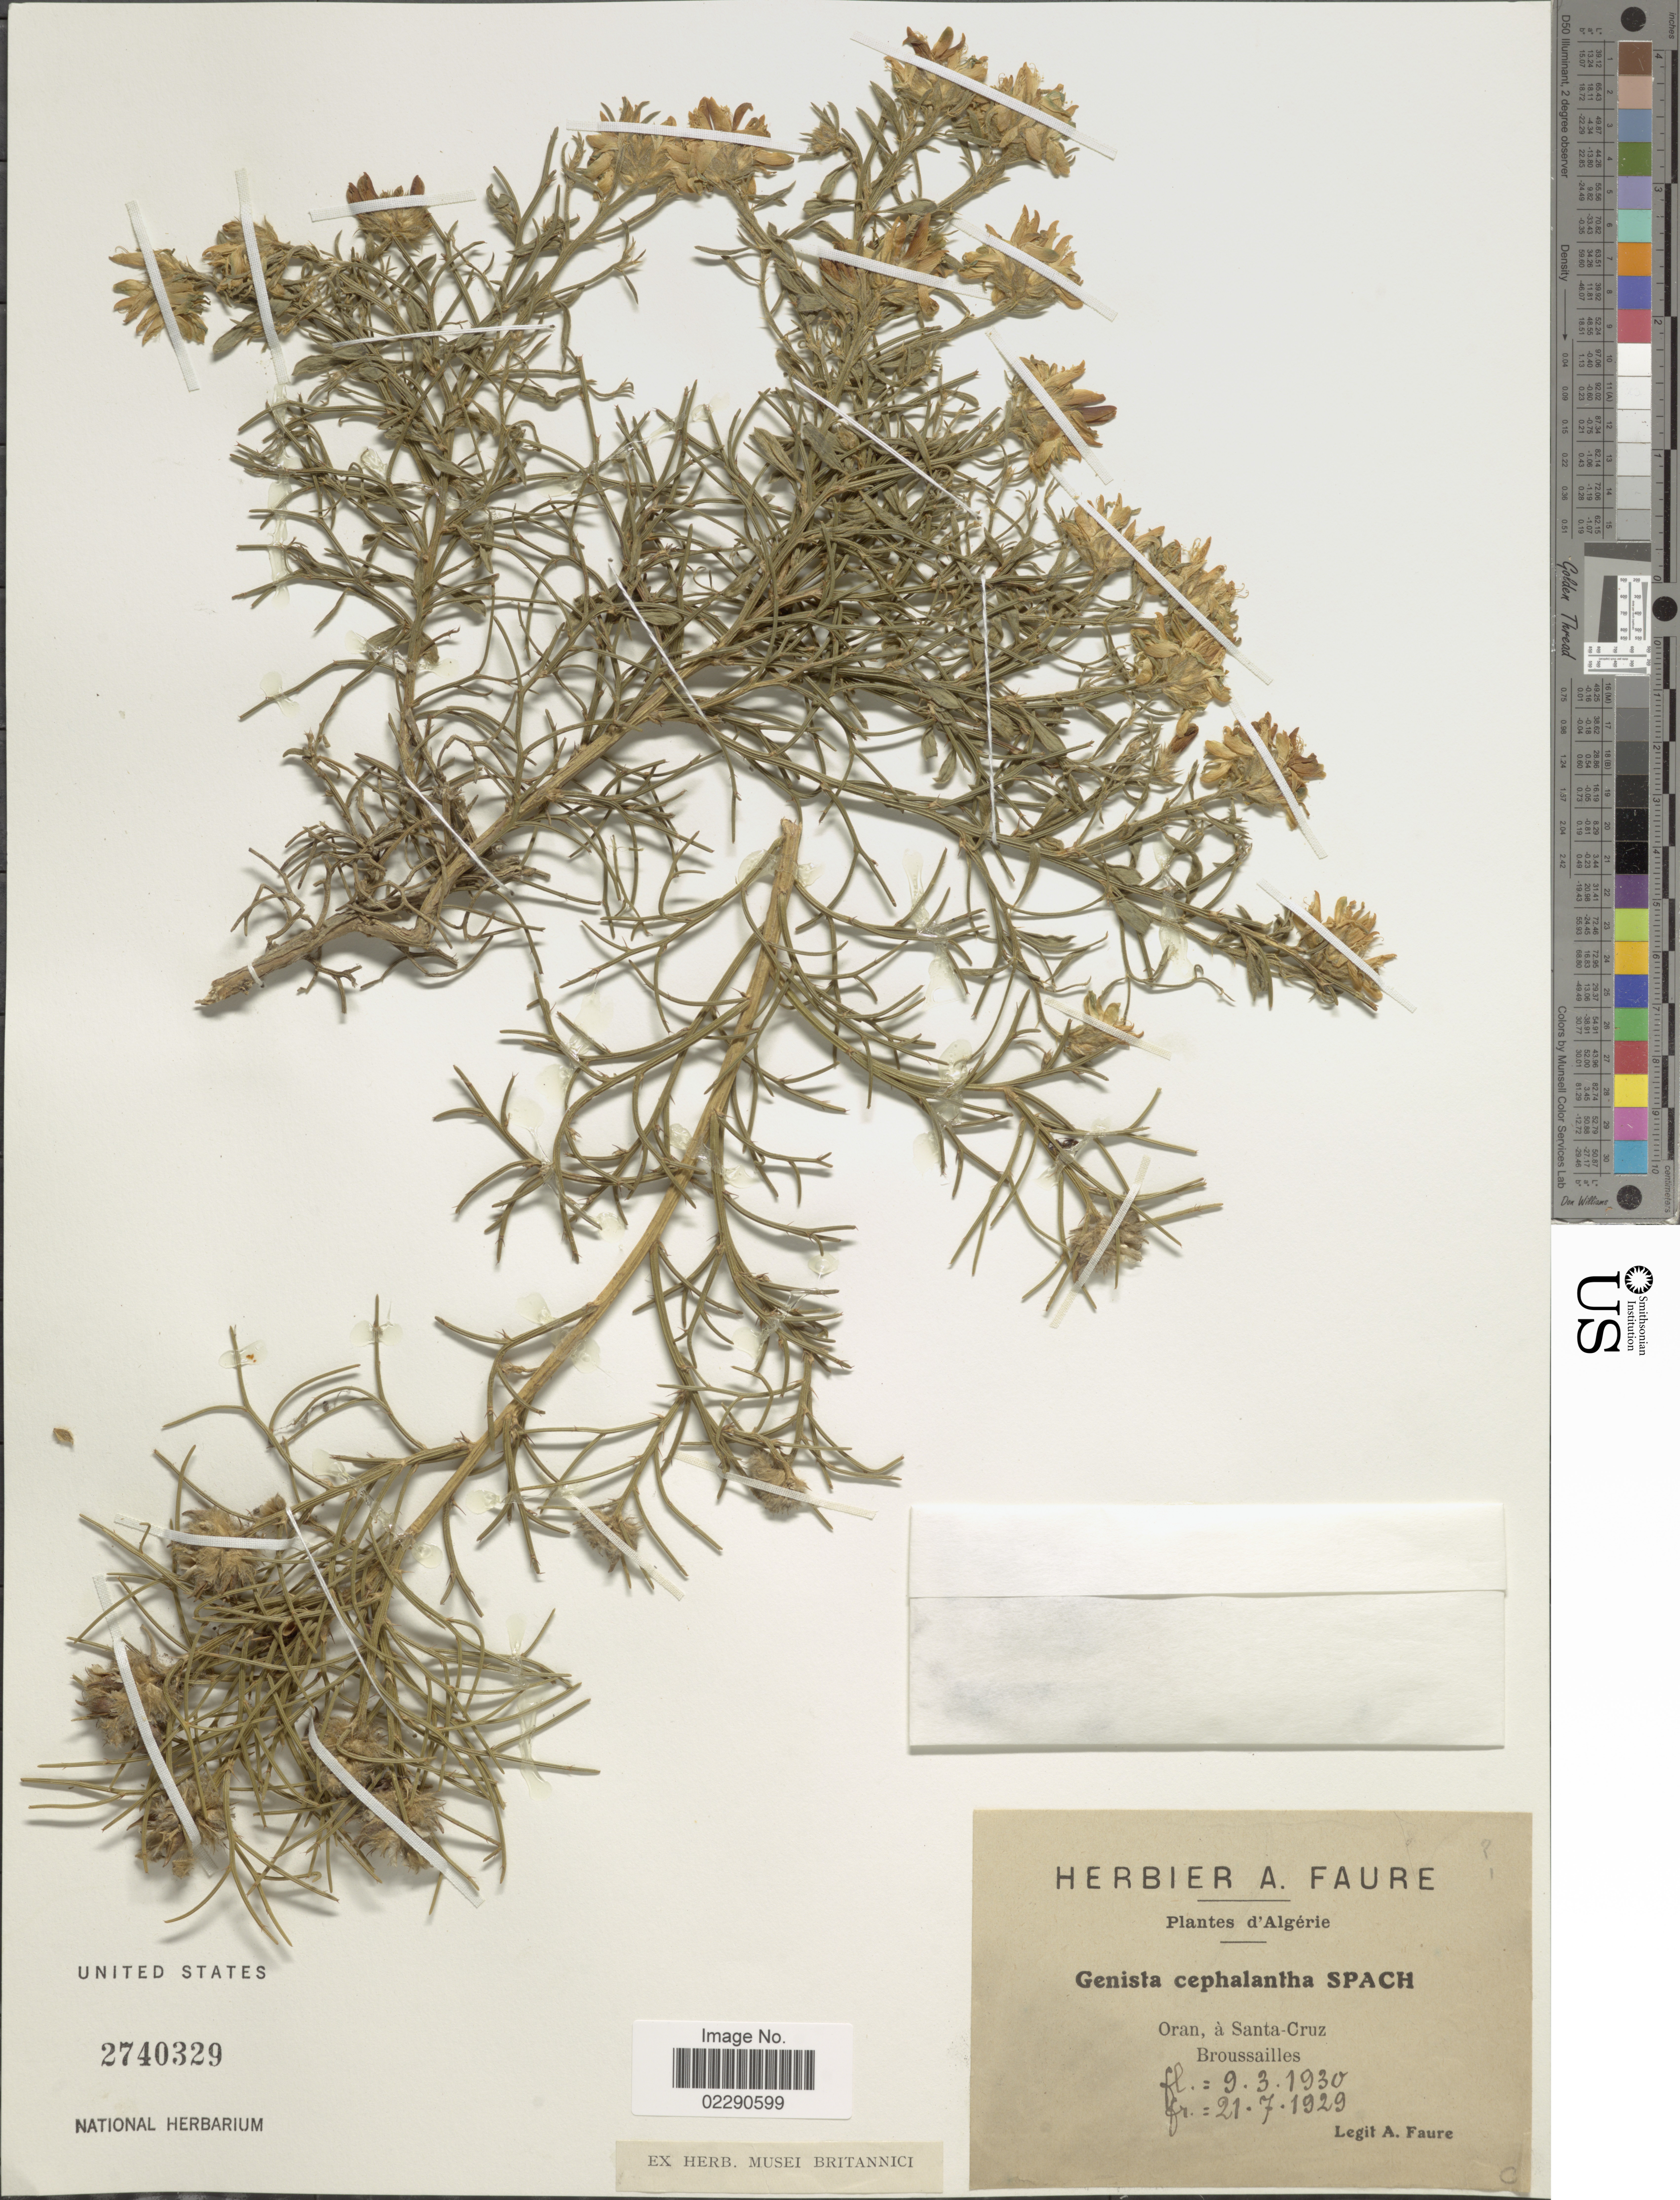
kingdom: Plantae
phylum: Tracheophyta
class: Magnoliopsida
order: Fabales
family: Fabaceae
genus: Genista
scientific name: Genista cephalantha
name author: Spach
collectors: A. Faure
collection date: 1929-07-21/1930-03-09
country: Algeria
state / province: Oran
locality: A Santa-Cruz, Broussailles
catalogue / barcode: US 2740329